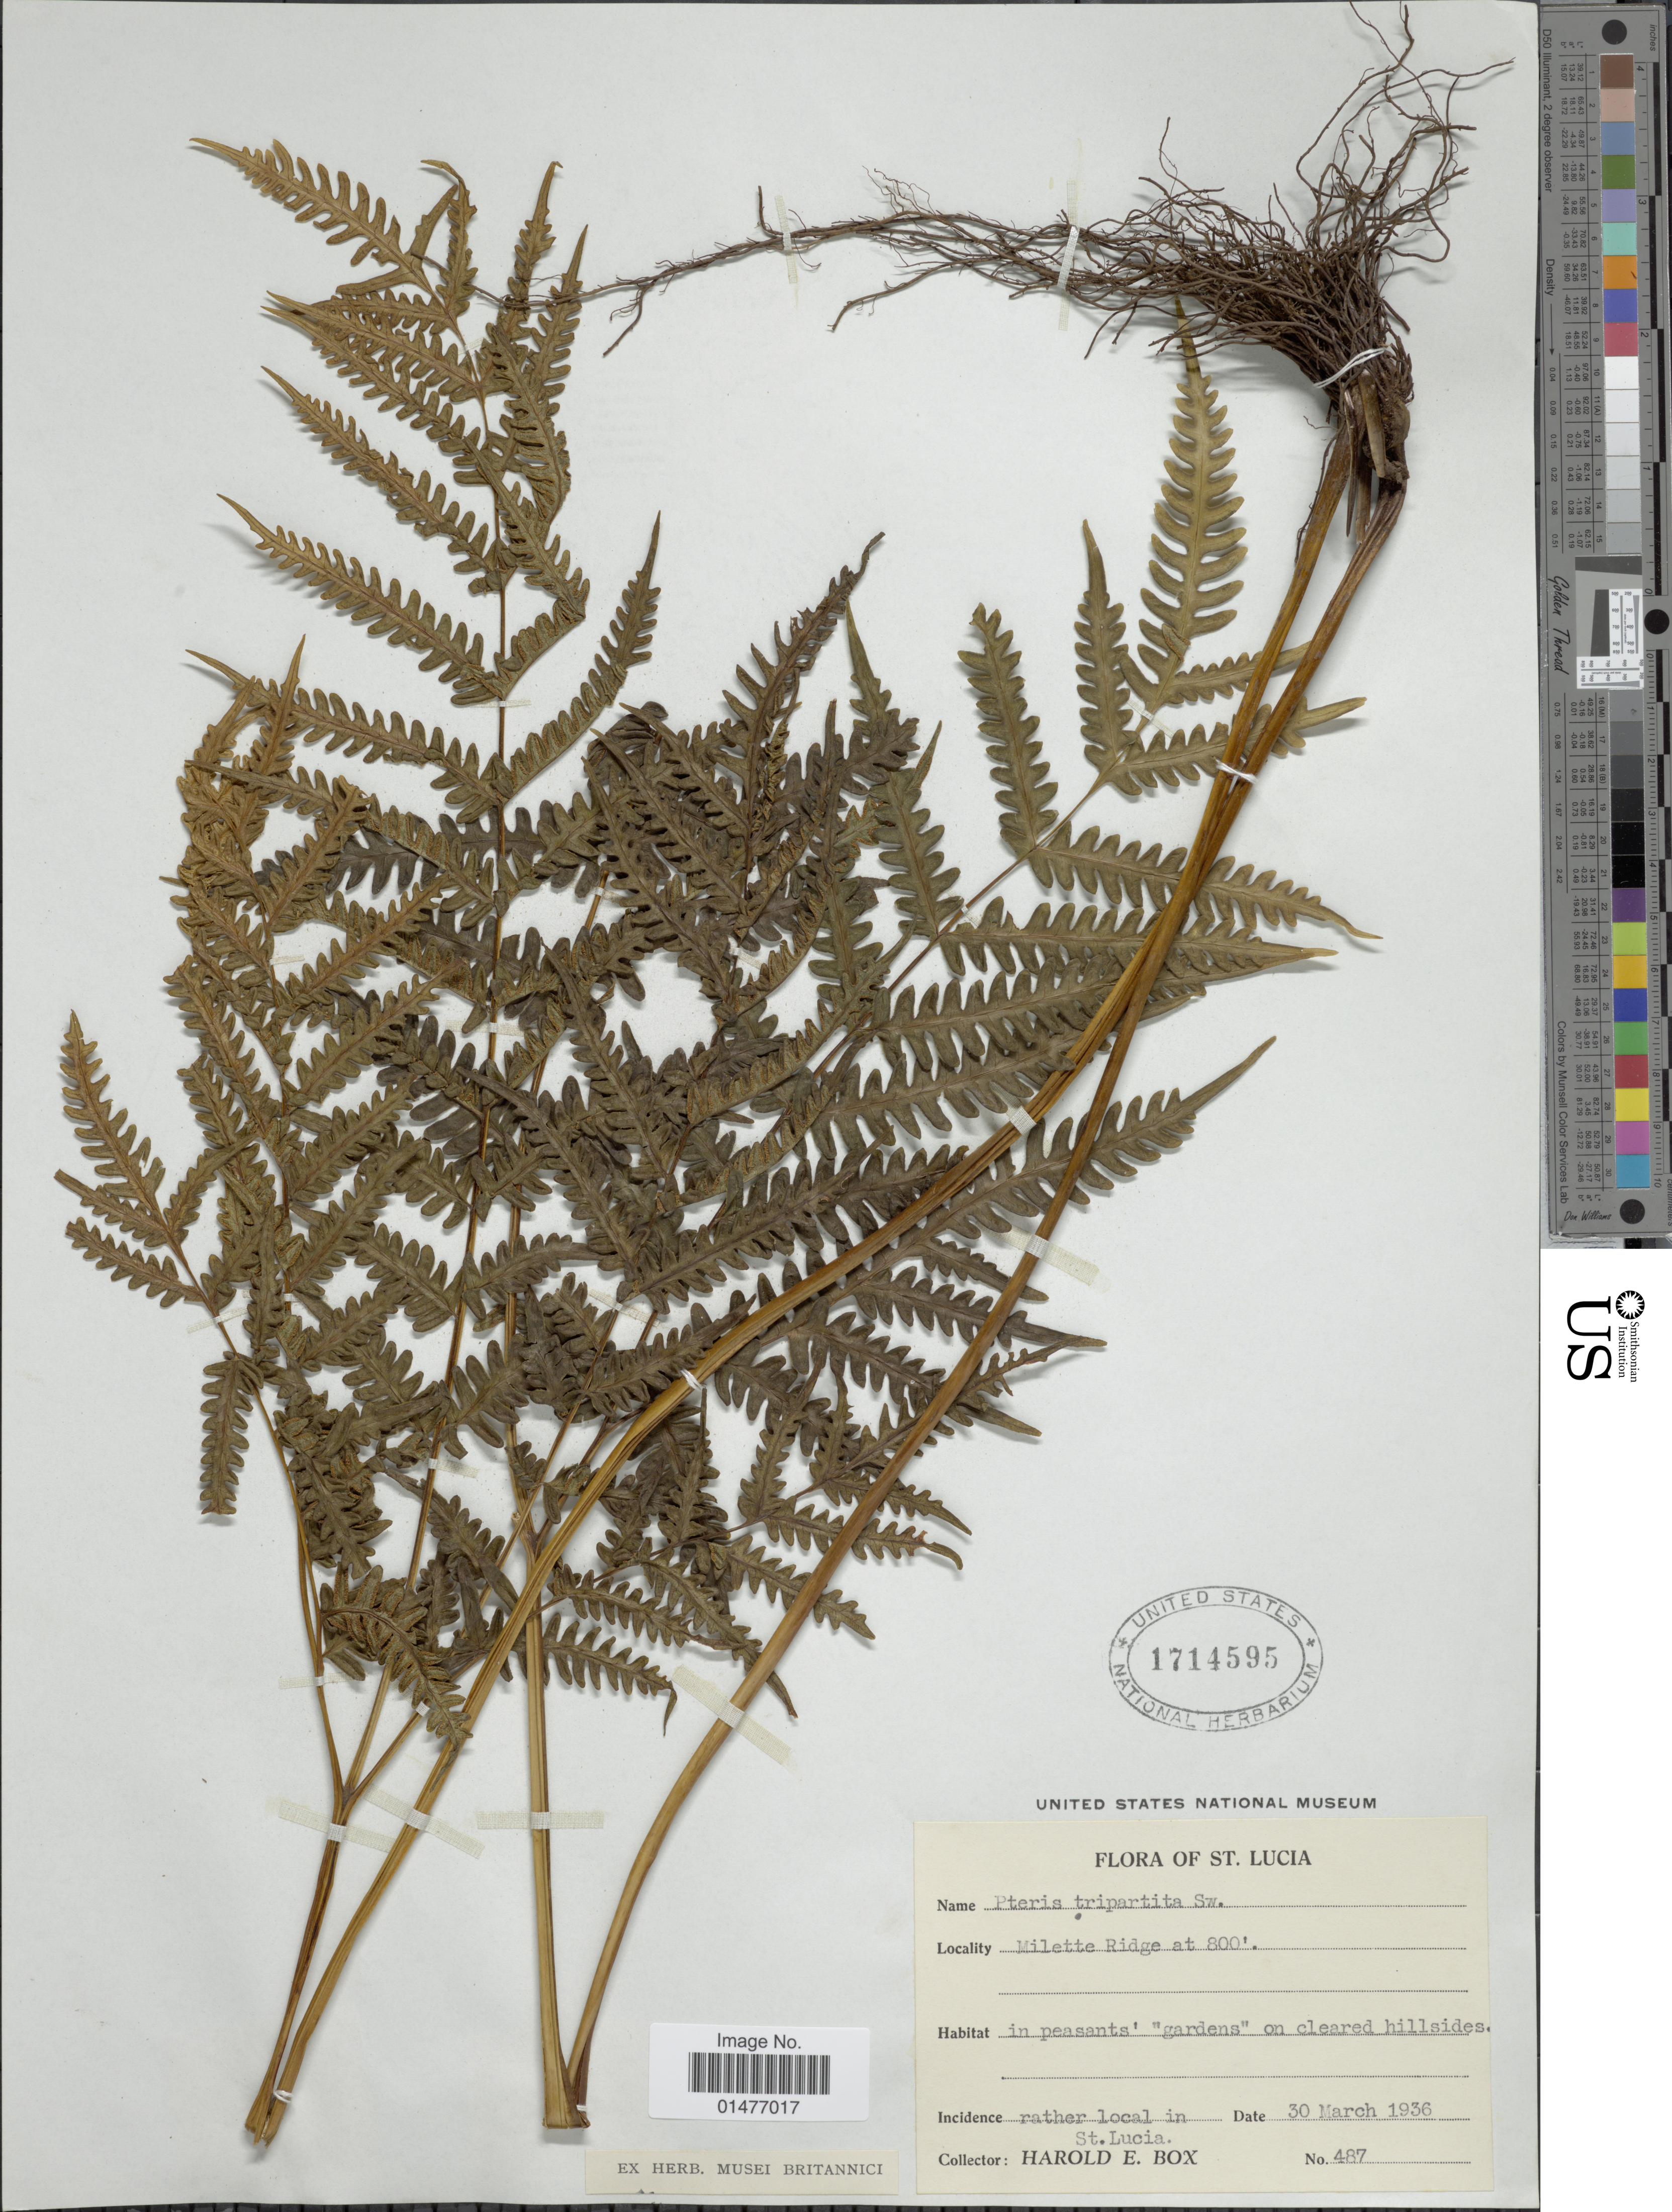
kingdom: Plantae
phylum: Tracheophyta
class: Polypodiopsida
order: Polypodiales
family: Pteridaceae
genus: Pteris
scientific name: Pteris tripartita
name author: Sw.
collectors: H. E. Box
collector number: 487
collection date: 1936-03-30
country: St. Lucia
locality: Milette Ridge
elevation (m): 244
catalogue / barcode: US 1714595